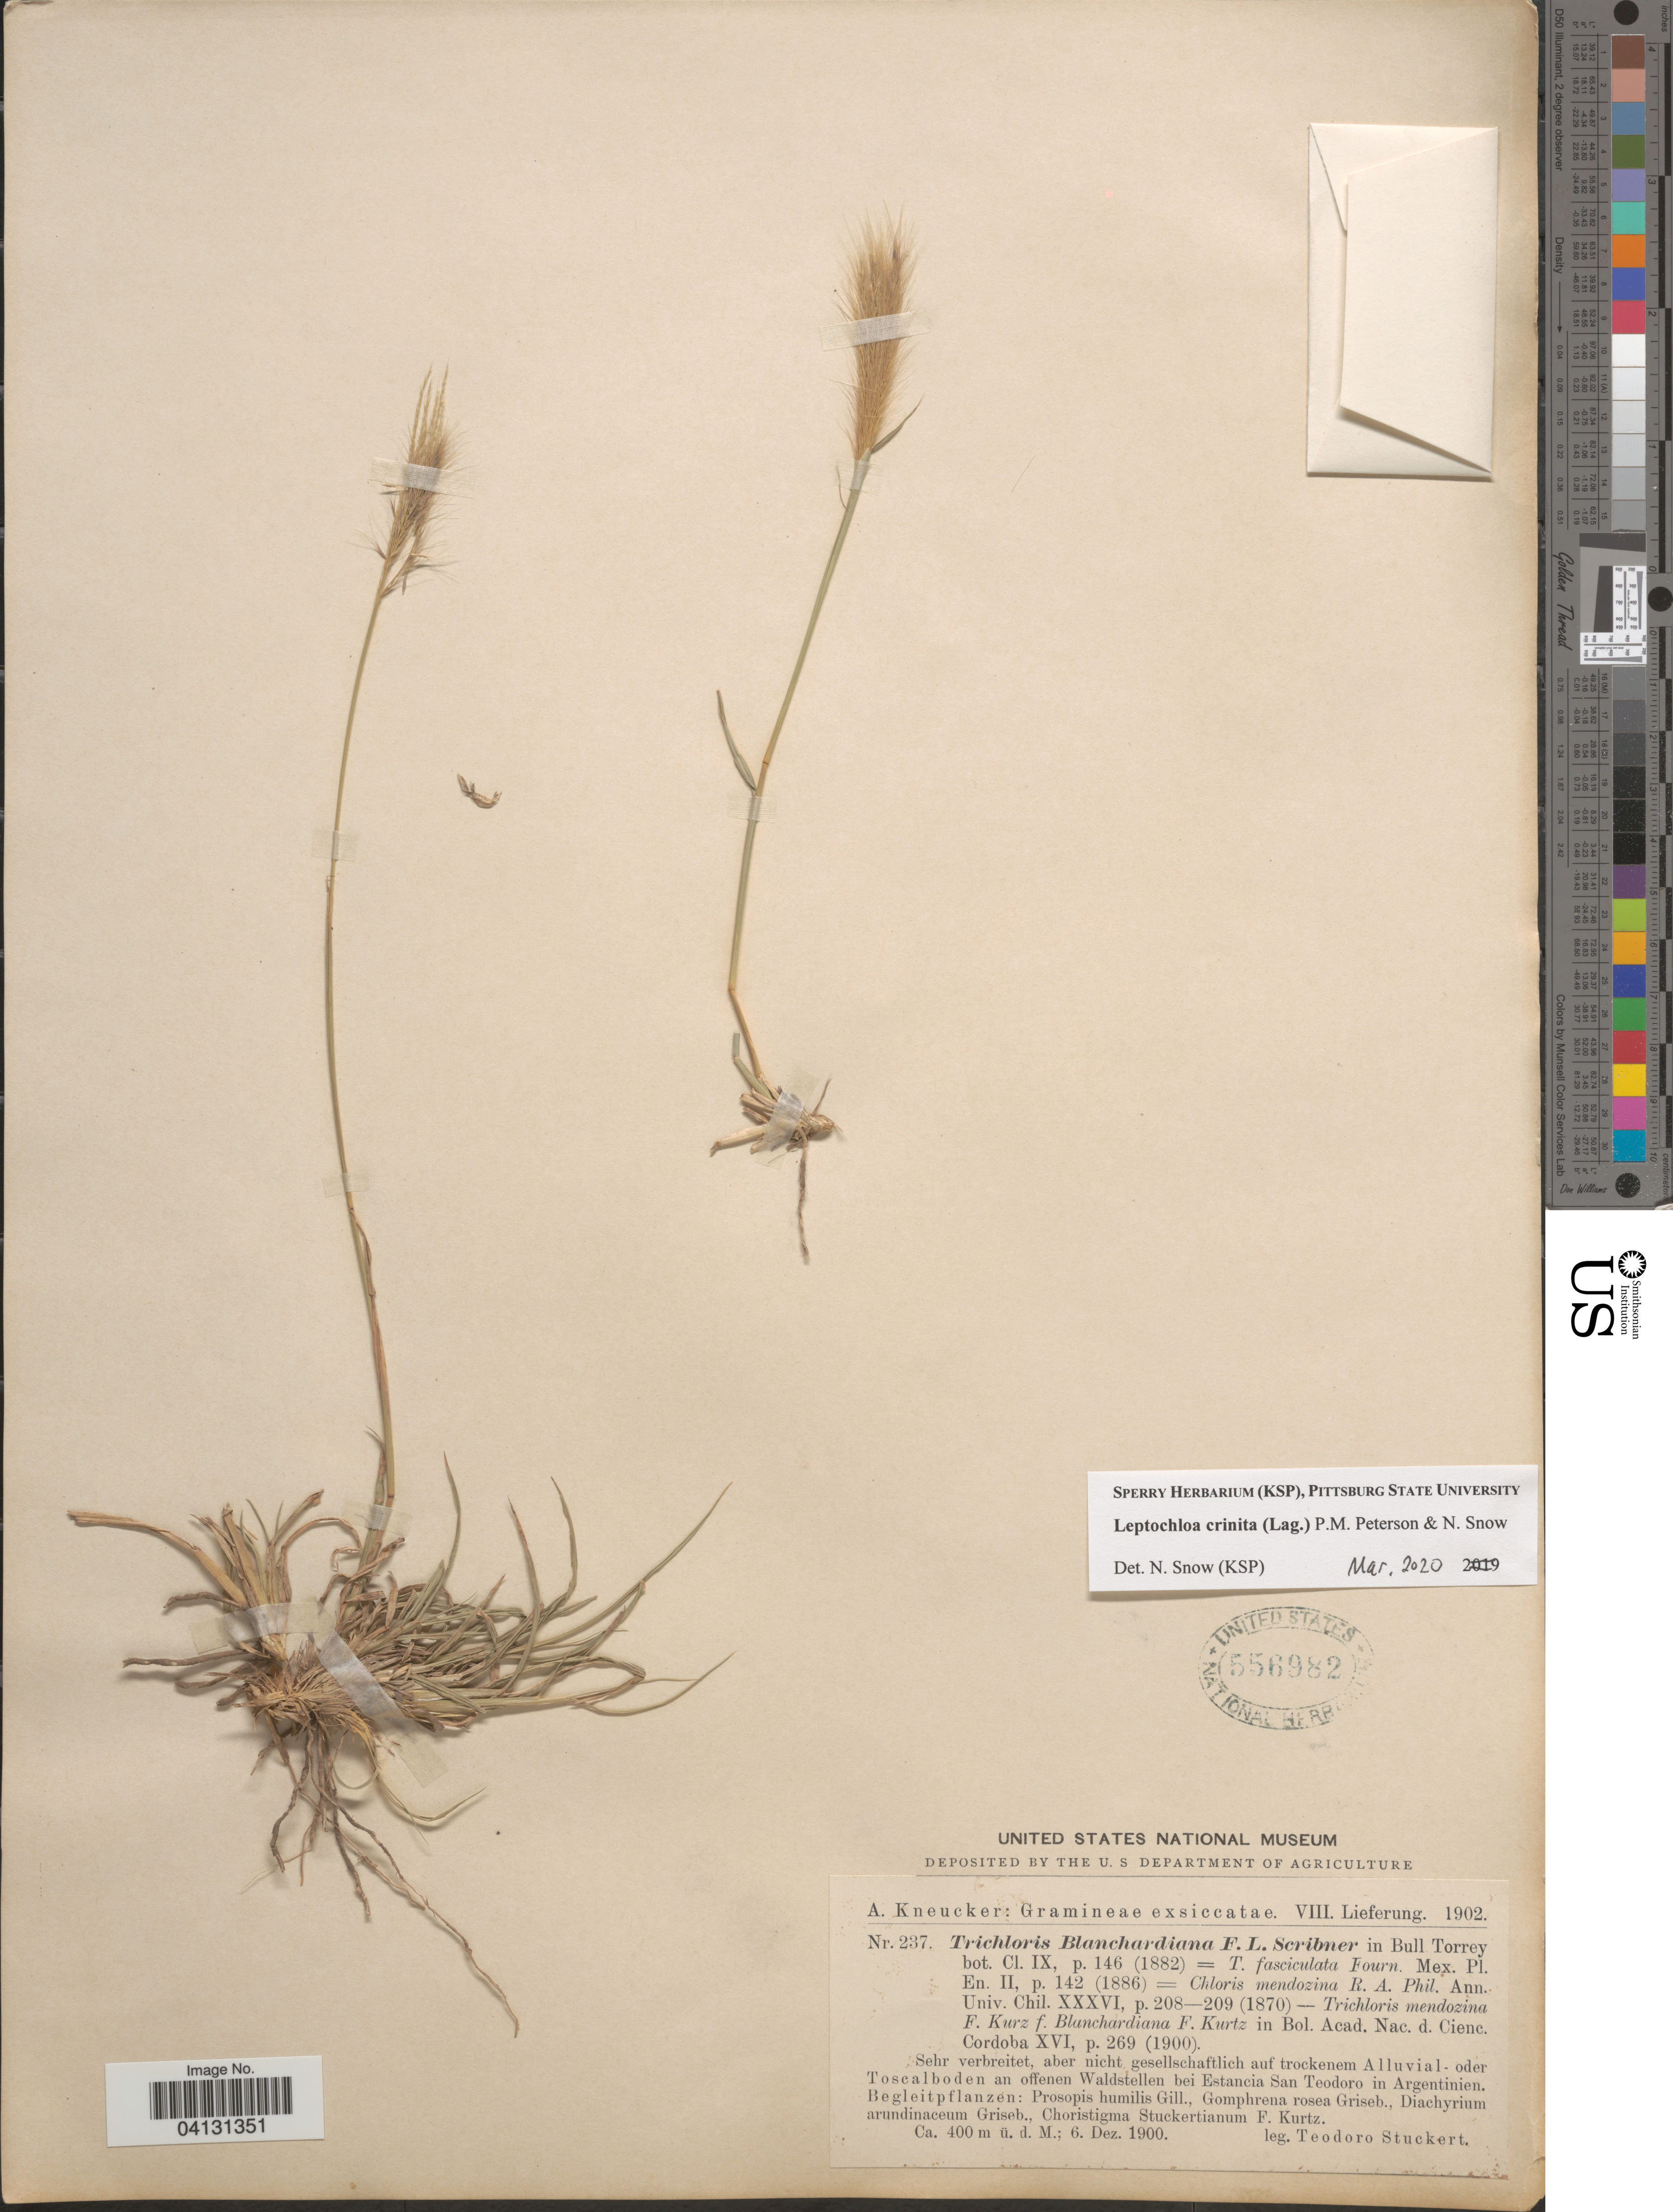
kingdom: Plantae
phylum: Tracheophyta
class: Liliopsida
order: Poales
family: Poaceae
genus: Leptochloa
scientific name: Leptochloa crinita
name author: (Lag.) P.M. Peterson & N. Snow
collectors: T. Stuckert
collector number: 237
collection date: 1900-12-06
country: Argentina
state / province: Córdoba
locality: Toscalboden an offenen Waldstellen bei Estancia San Teodoro in Argentinien.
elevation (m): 400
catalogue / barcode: US 556982